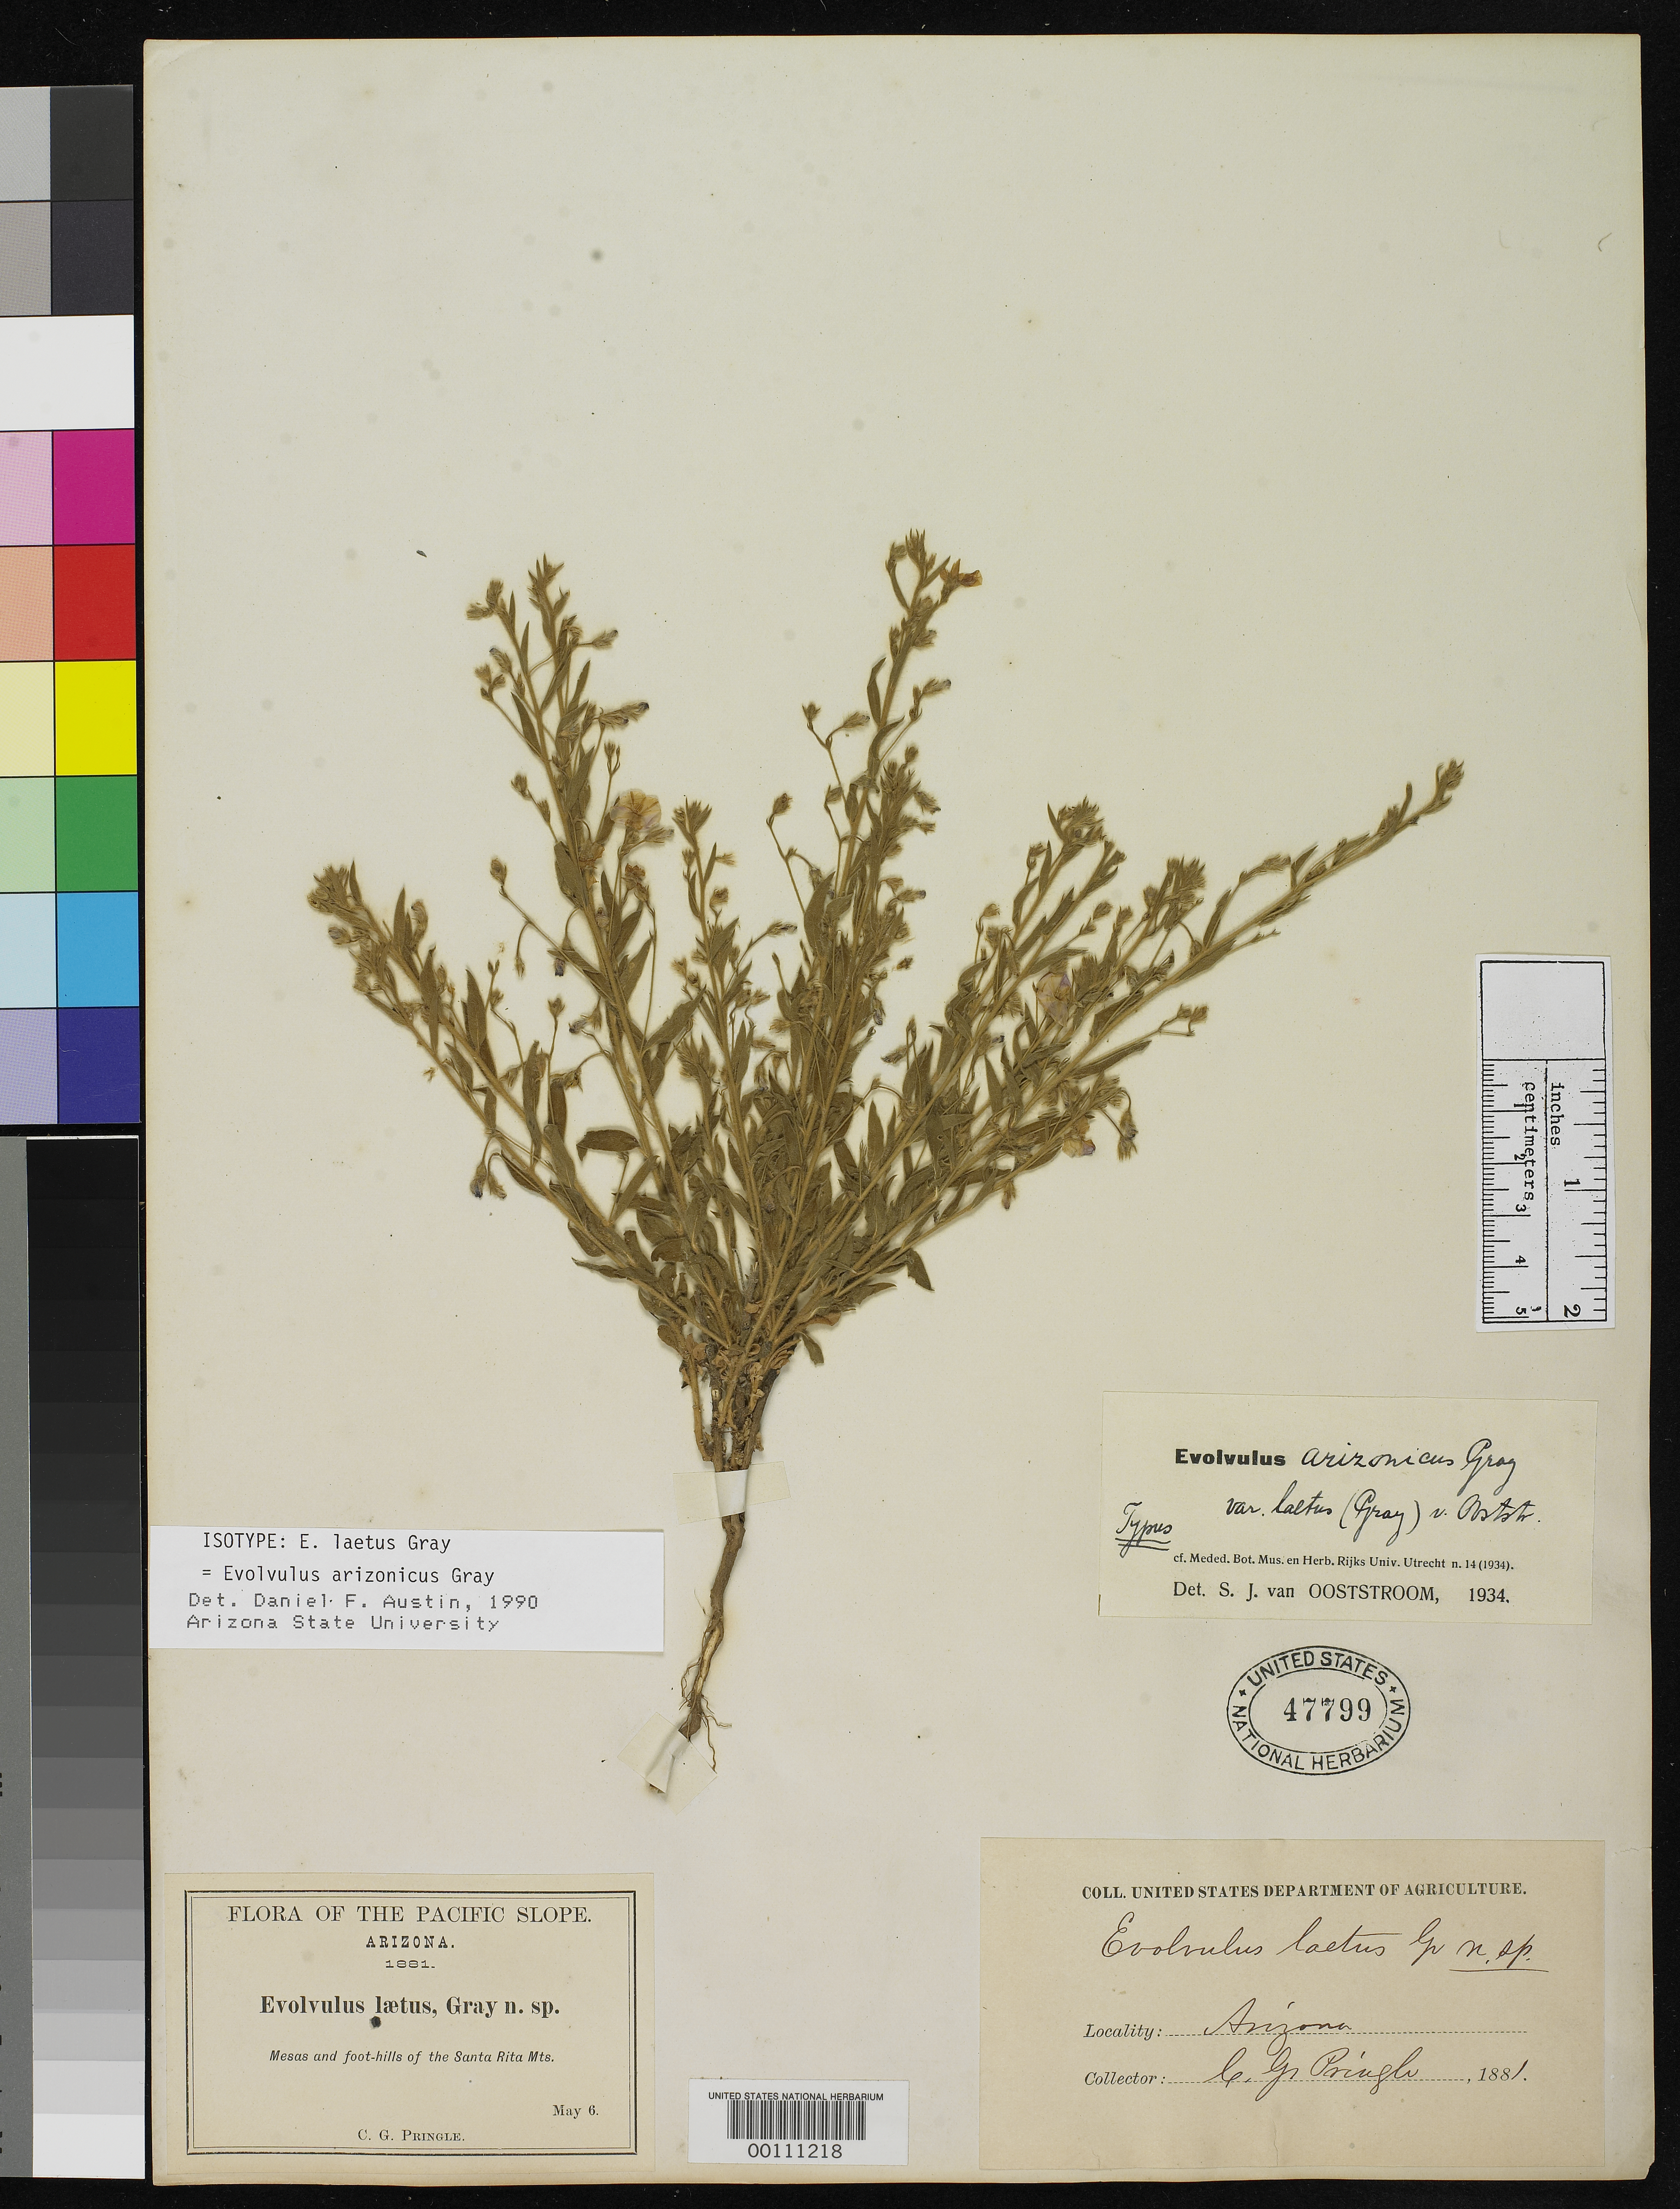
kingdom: Plantae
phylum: Tracheophyta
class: Magnoliopsida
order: Solanales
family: Convolvulaceae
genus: Evolvulus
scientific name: Evolvulus laetus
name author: A. Gray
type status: Isotype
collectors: C. G. Pringle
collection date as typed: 06 May 1881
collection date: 1881-05-06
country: United States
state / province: Arizona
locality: Santa Rita Mts.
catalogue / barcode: US 47799